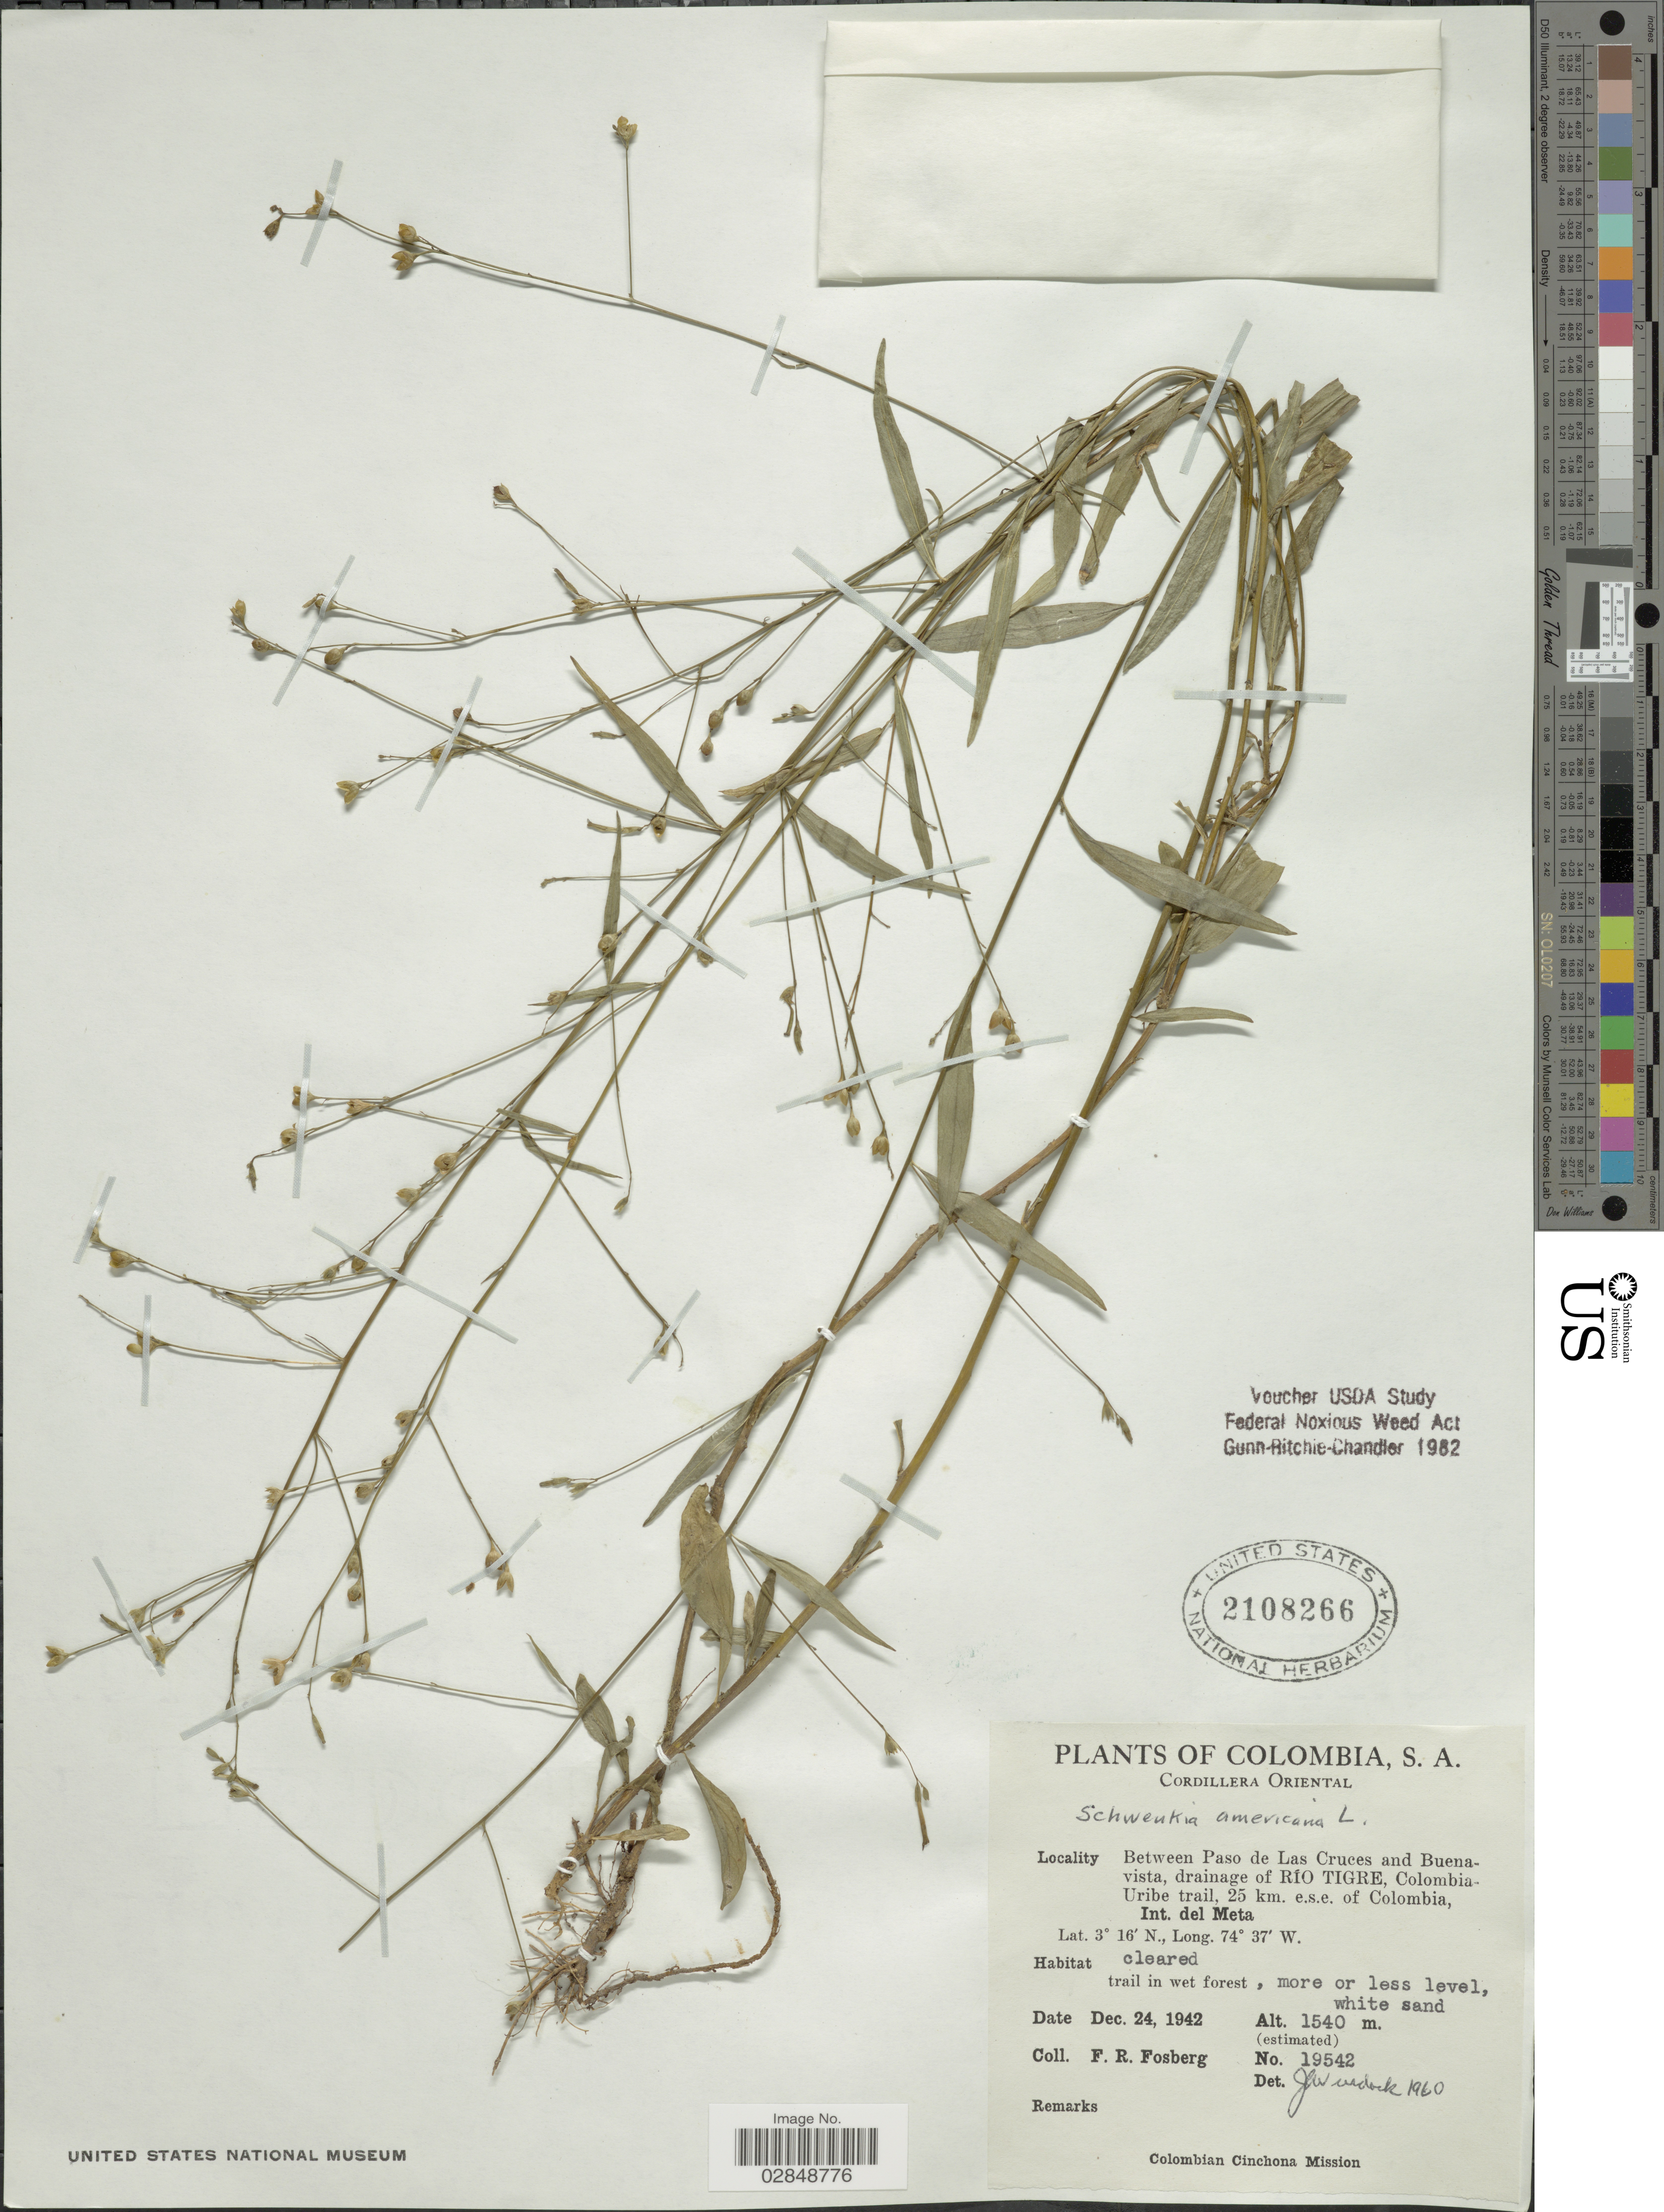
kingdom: Plantae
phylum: Tracheophyta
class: Magnoliopsida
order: Solanales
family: Solanaceae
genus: Schwenckia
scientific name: Schwenckia americana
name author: L.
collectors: F. R. Fosberg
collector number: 19542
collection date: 1942-12-24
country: Colombia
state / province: Meta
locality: Cordillera Oriental. Between Paso de Las Cruces and Buenavista, drainage of Río Tigre, Colombia-Uribe trail, 25 km. e.s.e. of Colombia, Int. del Meta.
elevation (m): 1540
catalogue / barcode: US 2108266